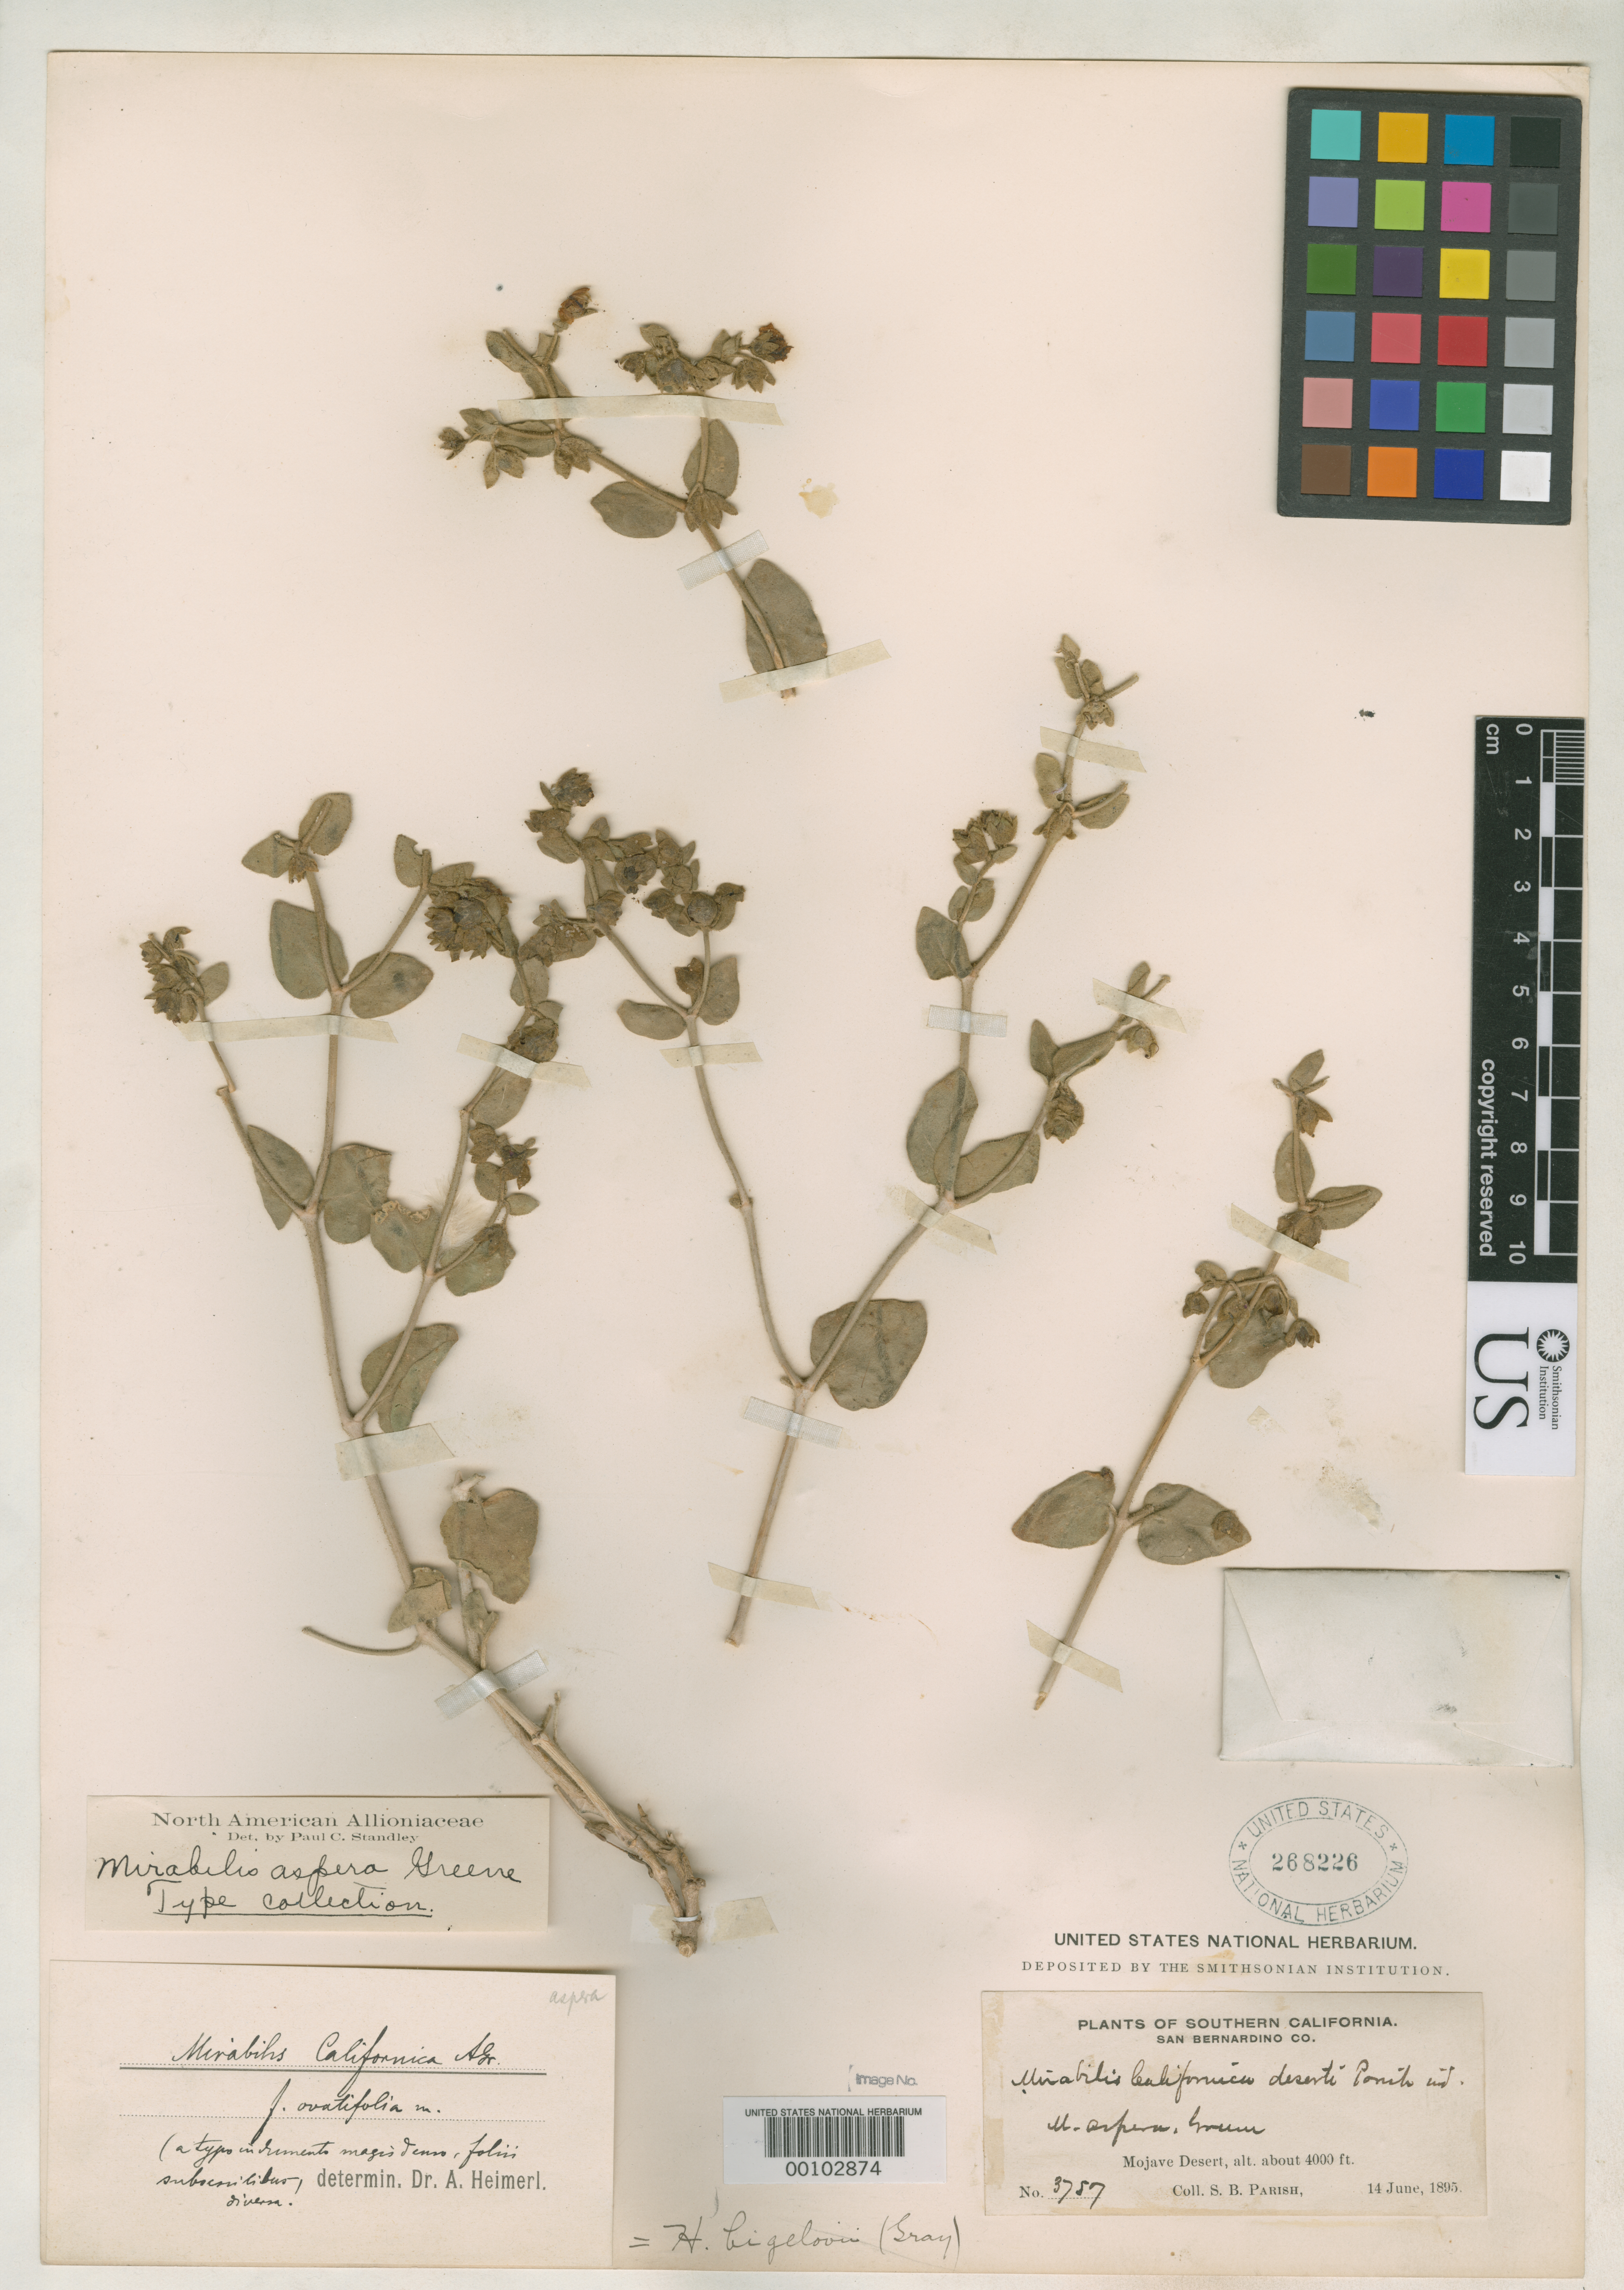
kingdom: Plantae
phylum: Tracheophyta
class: Magnoliopsida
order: Caryophyllales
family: Nyctaginaceae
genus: Mirabilis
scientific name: Mirabilis aspera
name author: Greene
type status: Isotype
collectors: S. B. Parish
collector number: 3757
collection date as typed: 14 Jun 1895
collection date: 1895-06-14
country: United States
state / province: California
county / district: San Bernardino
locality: Mojave Desert.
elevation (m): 1200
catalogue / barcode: US 268226